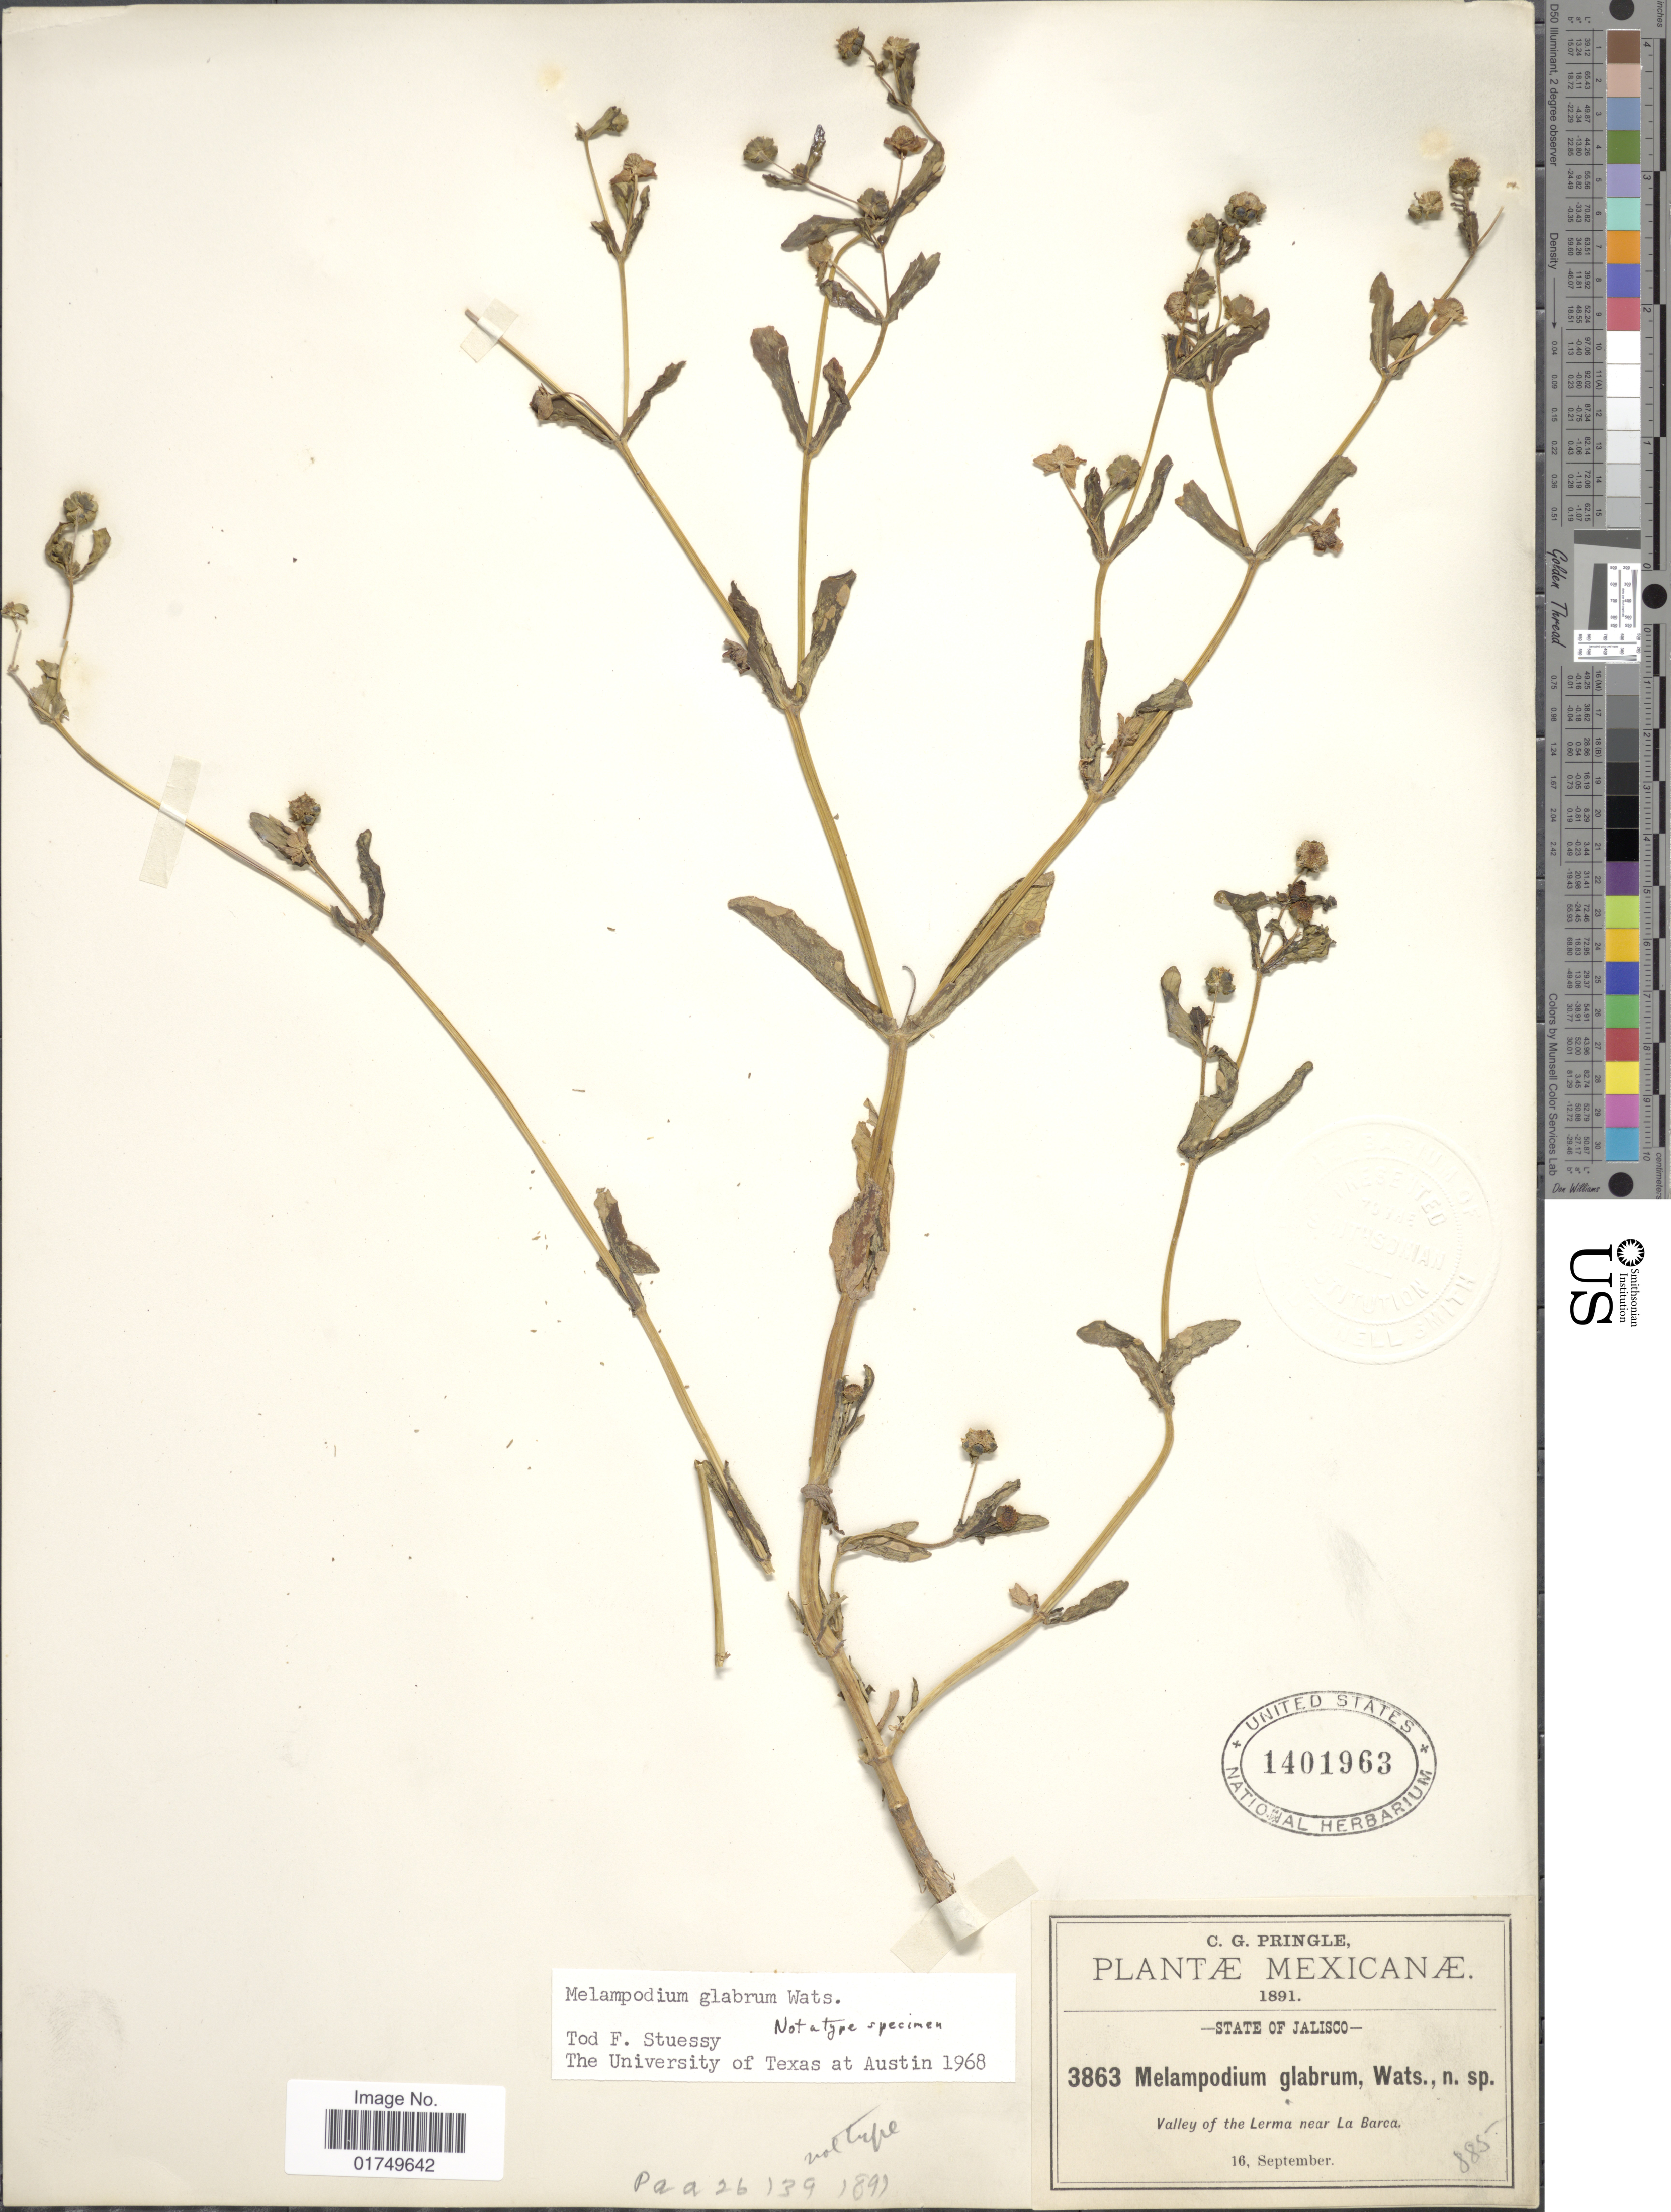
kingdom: Plantae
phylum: Tracheophyta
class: Magnoliopsida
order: Asterales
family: Asteraceae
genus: Melampodium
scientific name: Melampodium glabrum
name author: S. Watson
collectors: C. G. Pringle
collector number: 3863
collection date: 1891-09-16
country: Mexico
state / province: Jalisco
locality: Valley of the Lerma near La Barca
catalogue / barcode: US 1401963